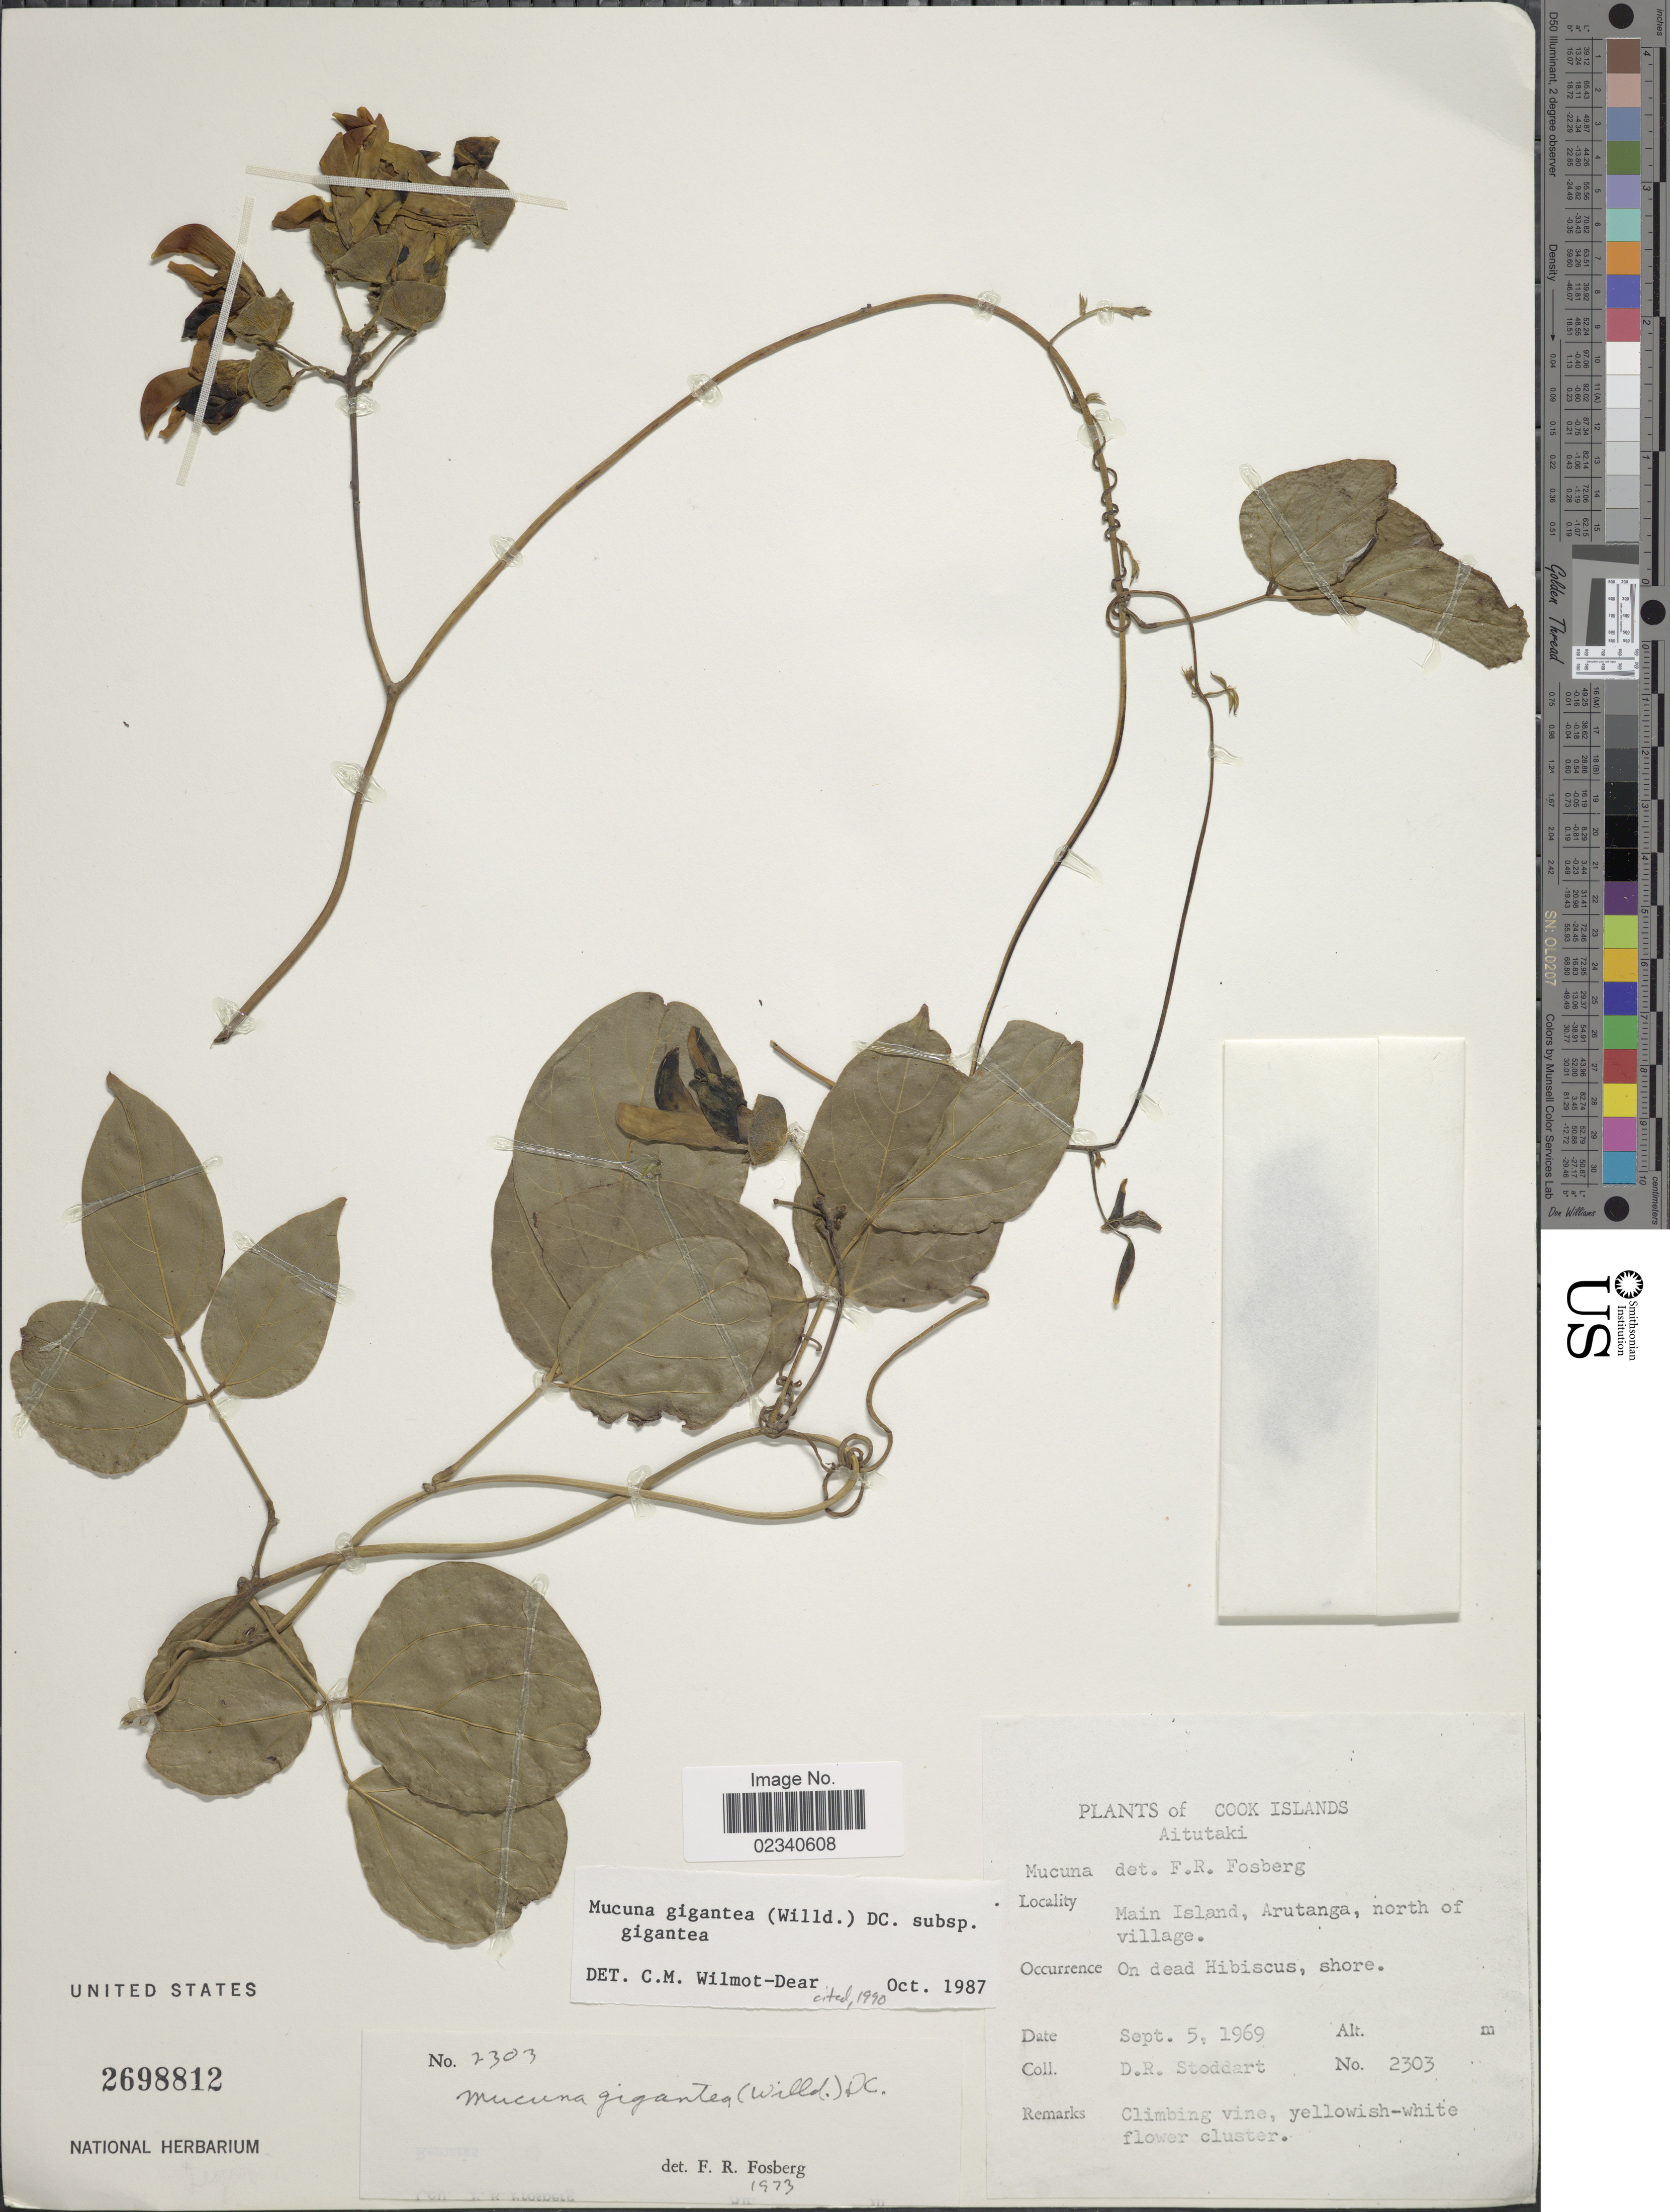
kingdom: Plantae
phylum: Tracheophyta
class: Magnoliopsida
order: Fabales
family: Fabaceae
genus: Mucuna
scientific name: Mucuna gigantea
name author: (Willd.) DC.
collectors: D. R. Stoddart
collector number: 2303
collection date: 1969-09-05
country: Cook Islands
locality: Aitutaki. Main Island, Arutunga, north of village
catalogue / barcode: US 2698812